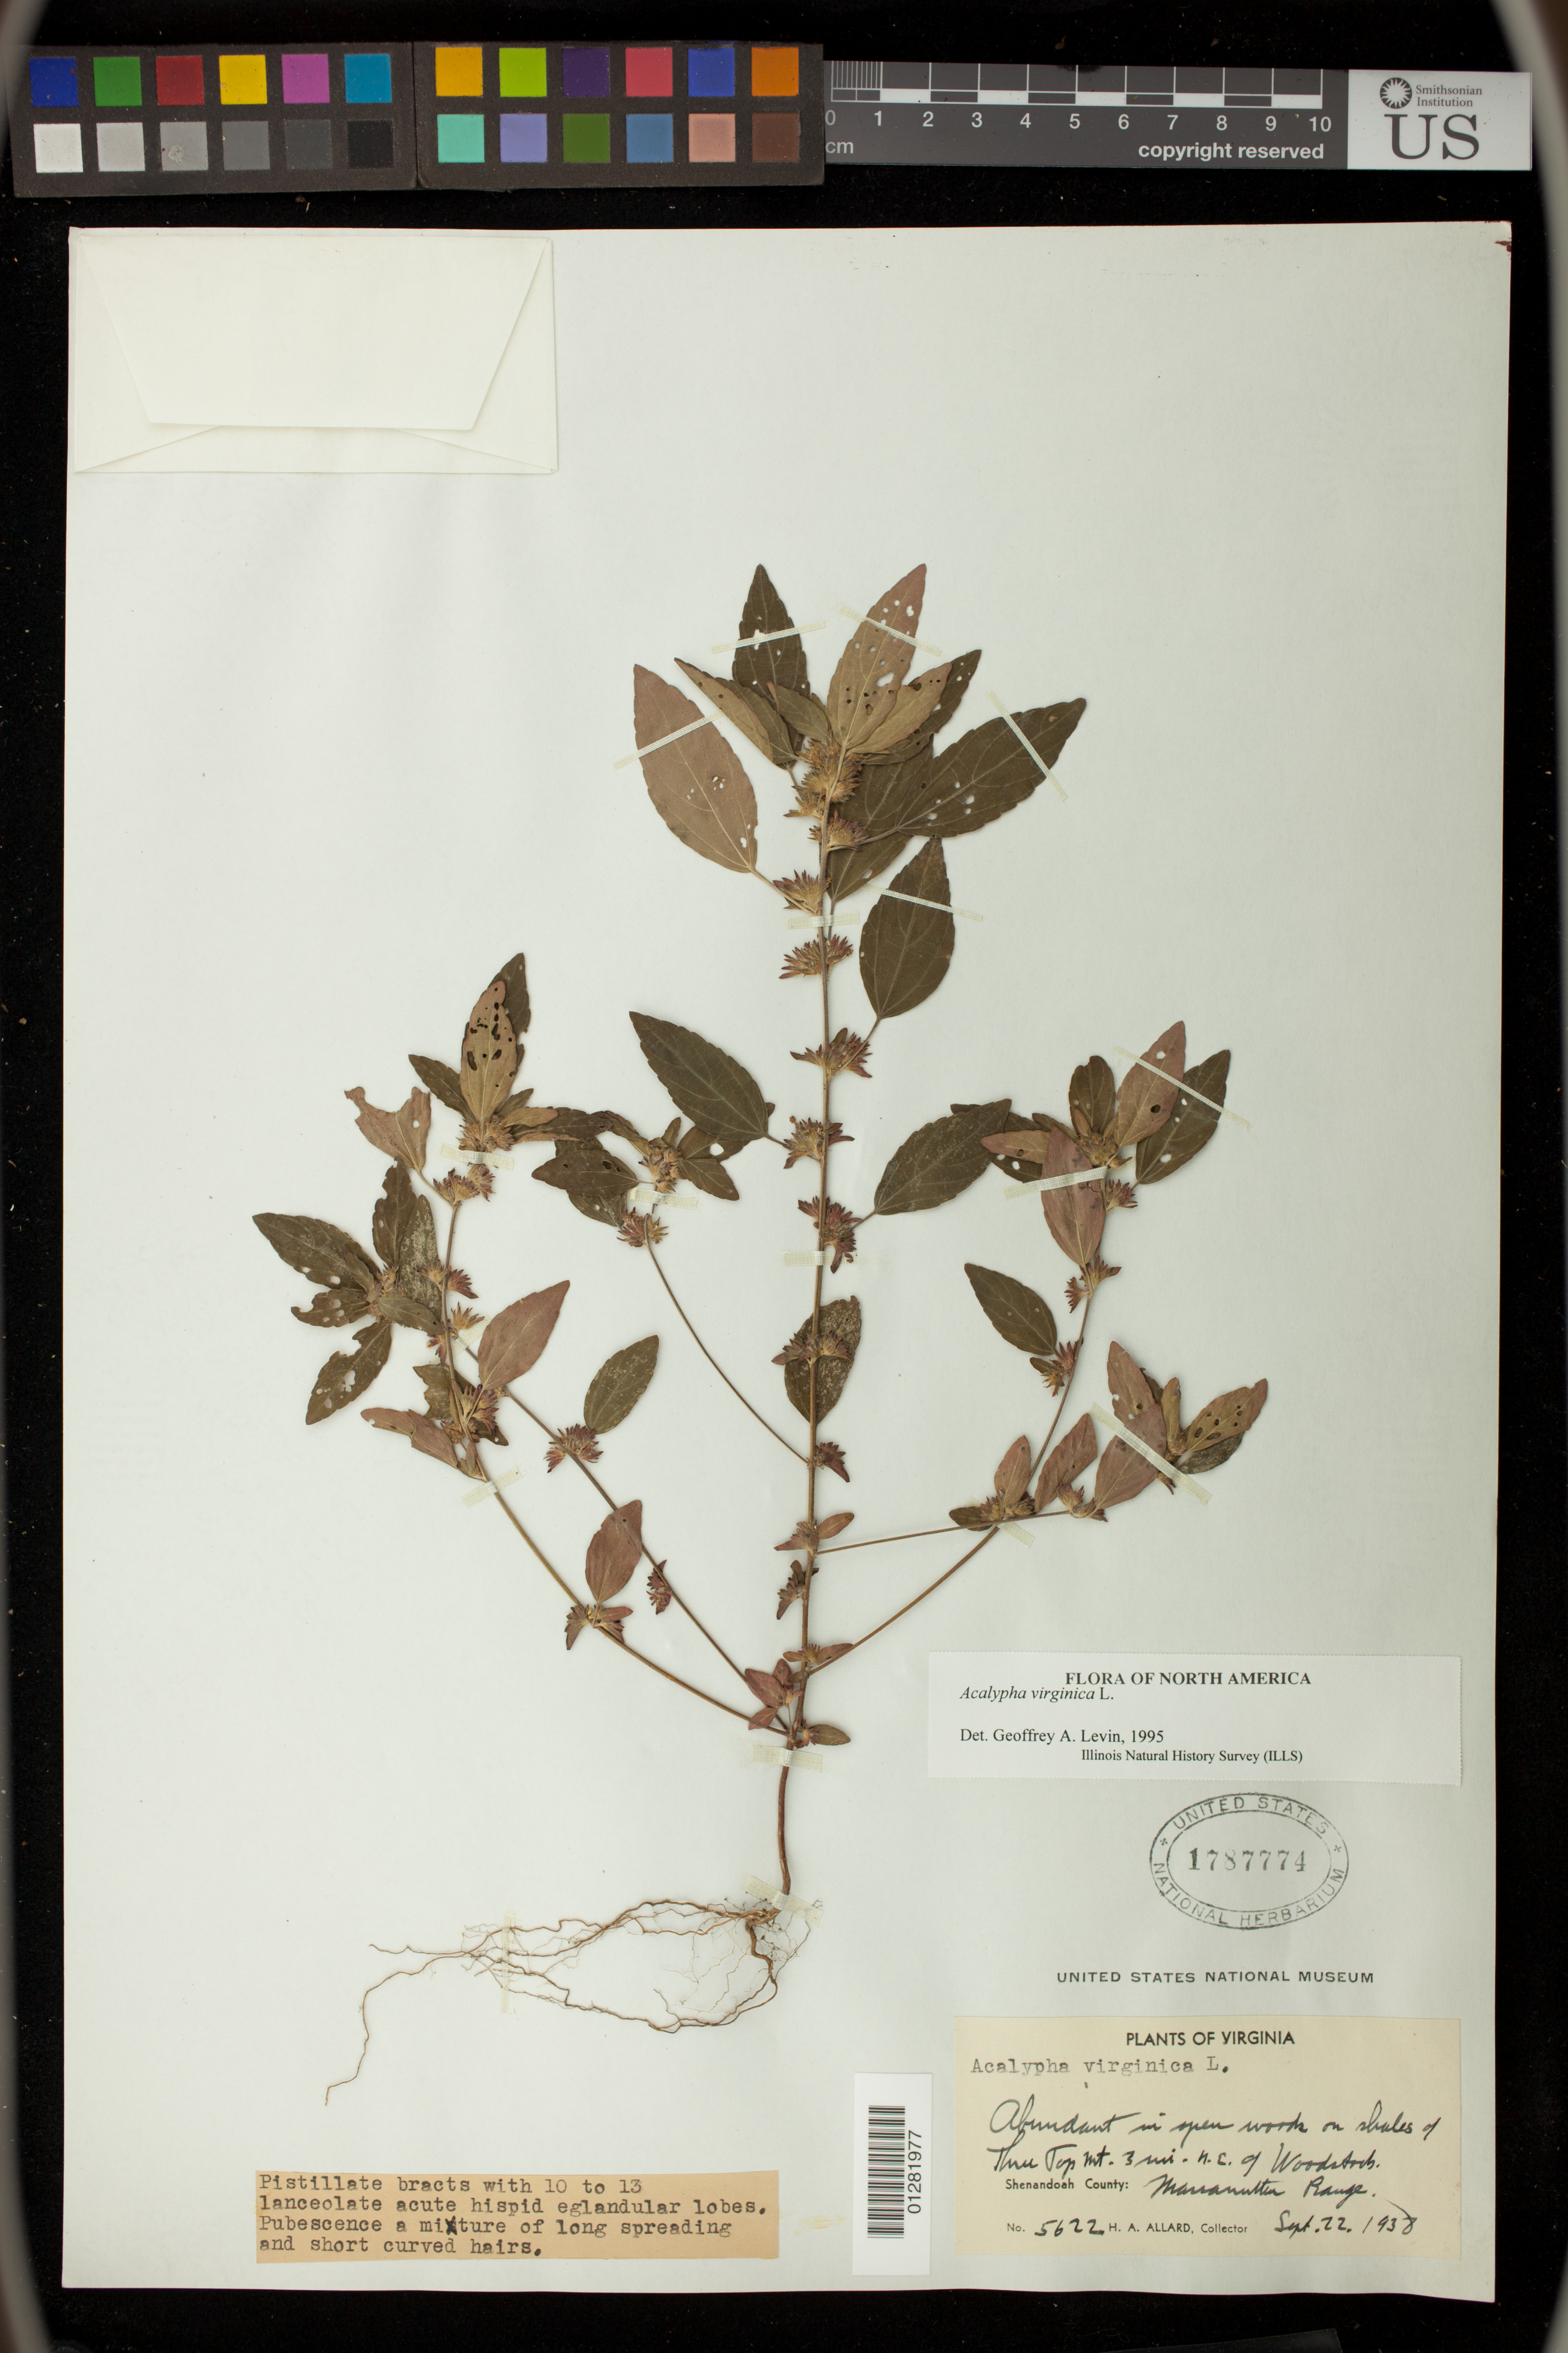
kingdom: Plantae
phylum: Tracheophyta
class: Magnoliopsida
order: Malpighiales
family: Euphorbiaceae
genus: Acalypha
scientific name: Acalypha virginica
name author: L.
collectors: H. A. Allard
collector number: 5622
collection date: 1938-09-22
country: United States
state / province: Virginia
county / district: Shenandoah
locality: Massanutten Range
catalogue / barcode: US 1787774